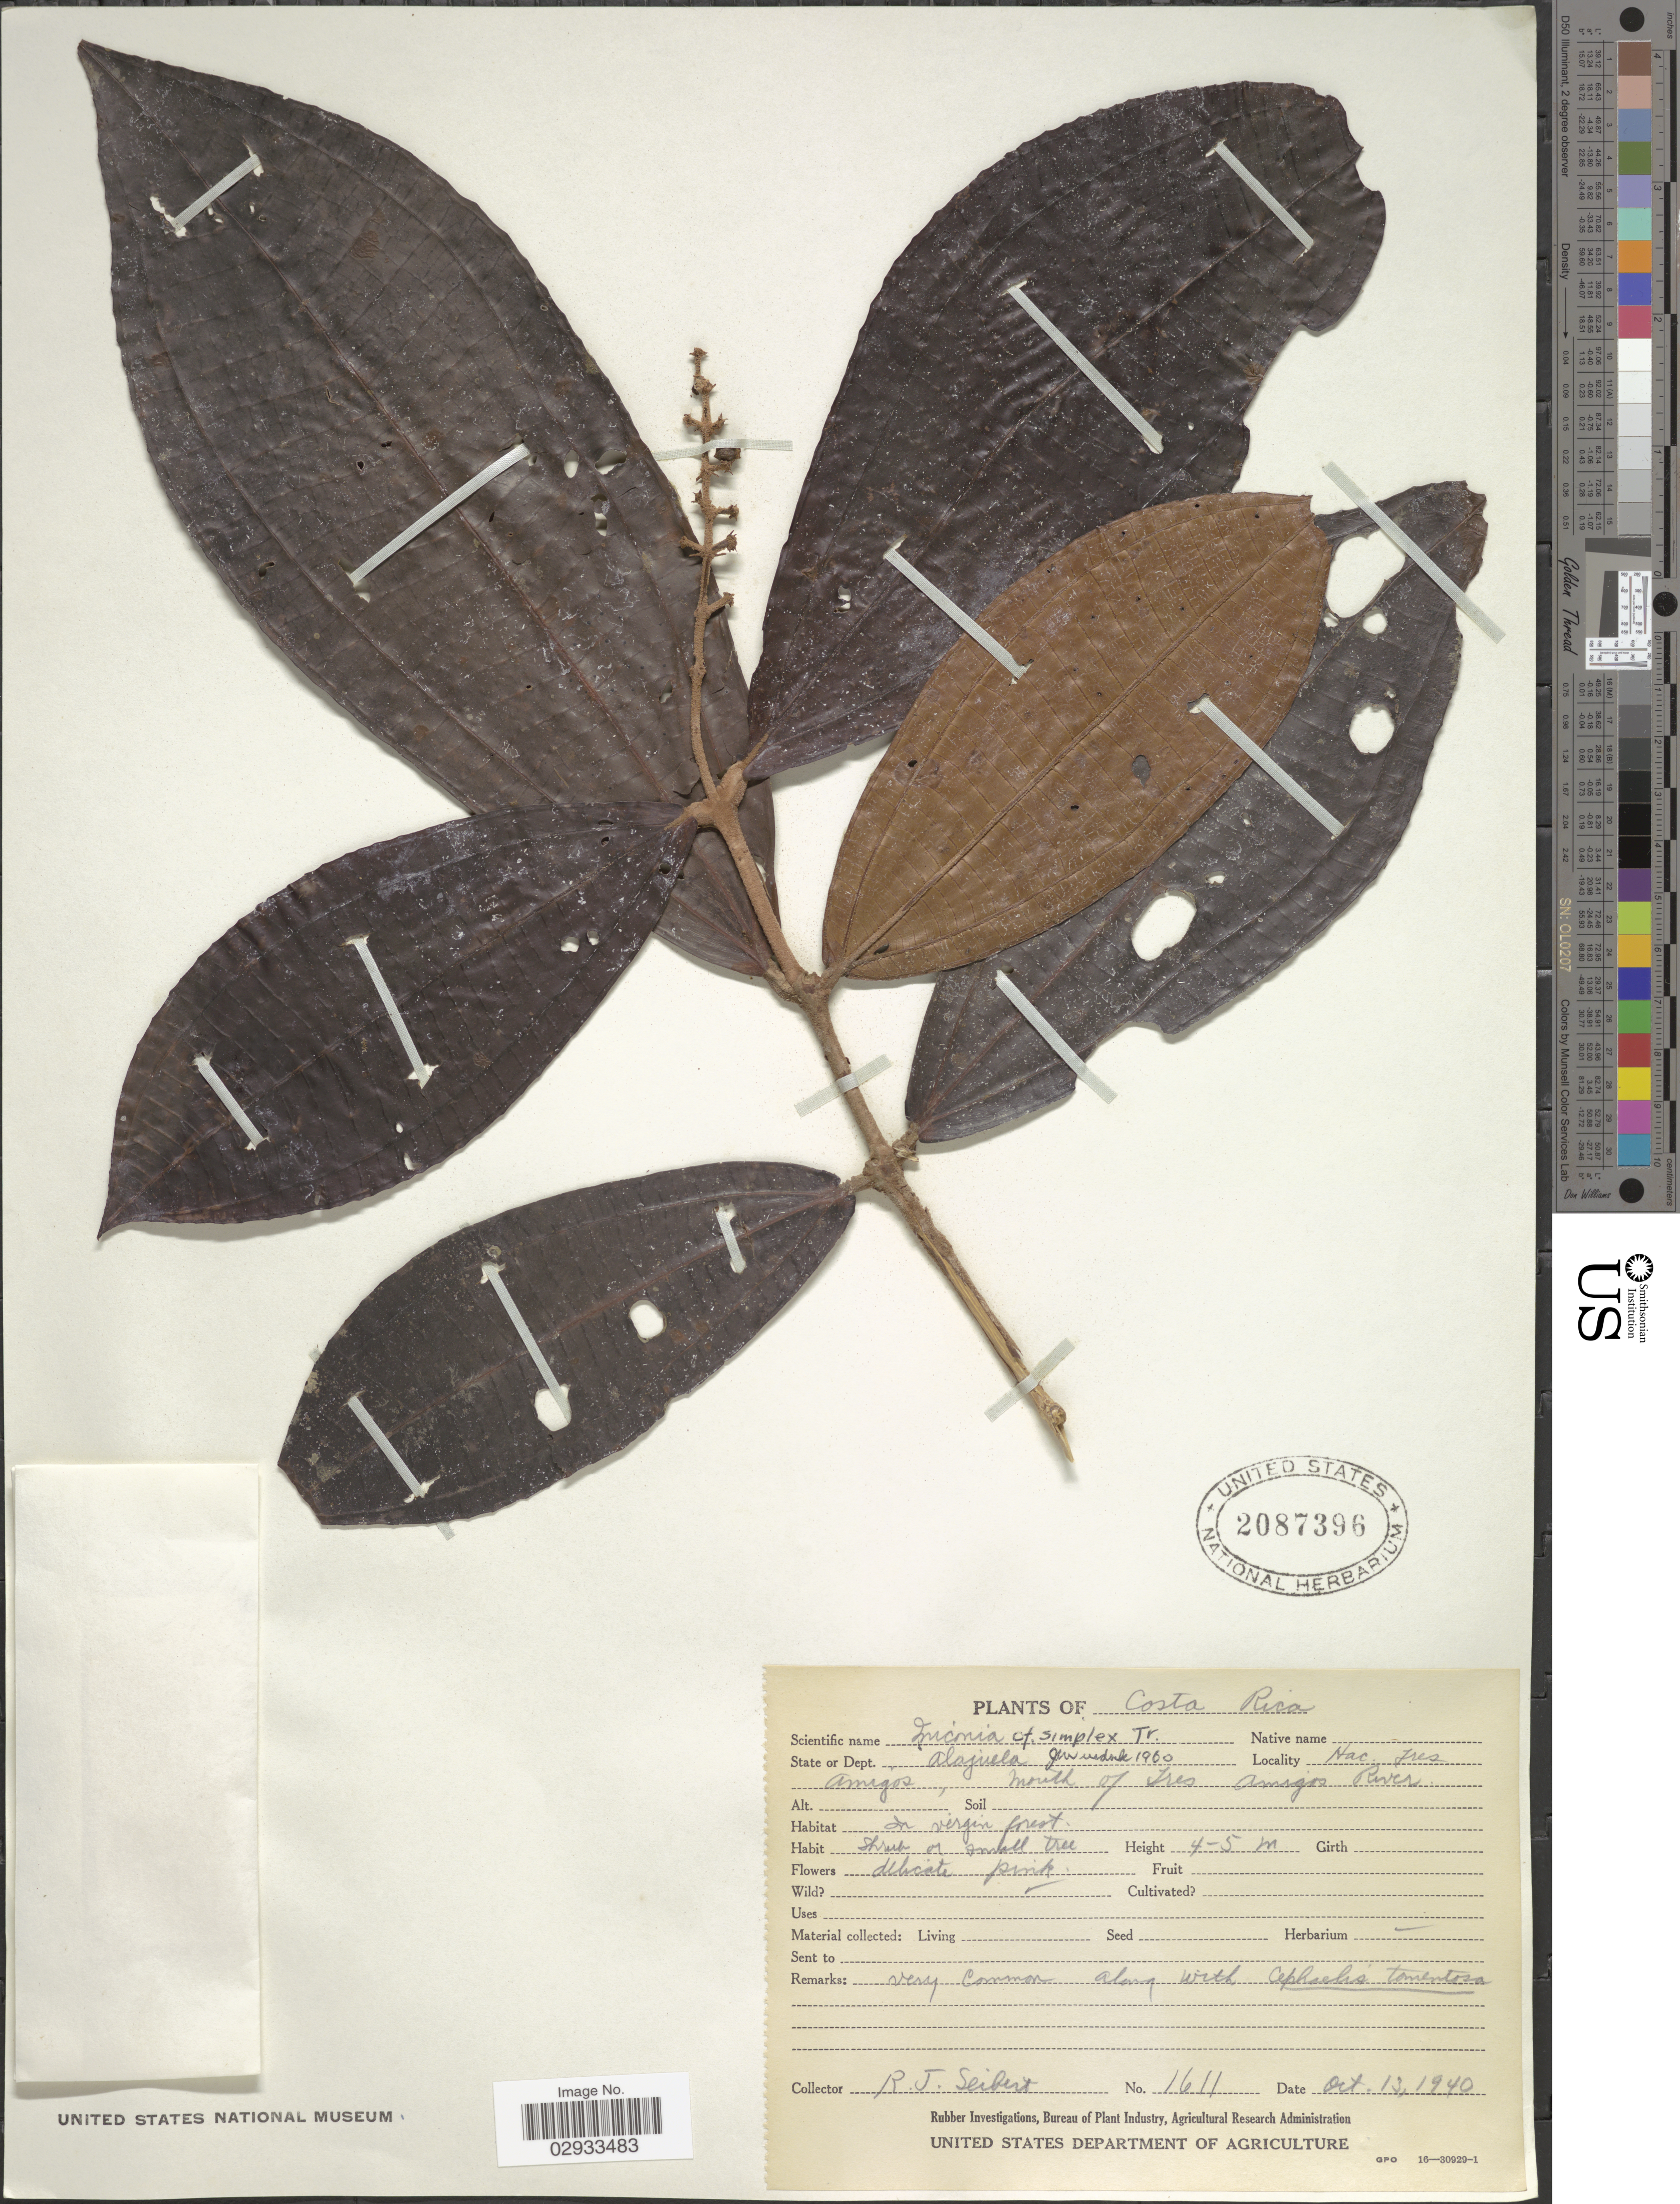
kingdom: Plantae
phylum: Tracheophyta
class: Magnoliopsida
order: Myrtales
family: Melastomataceae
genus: Miconia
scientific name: Miconia simplex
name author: Triana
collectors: R. J. Seibert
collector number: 1611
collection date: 1940-10-13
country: Costa Rica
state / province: Alajuela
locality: Dept. Alajuela. Hac. Tres Amigos, mouth of Tres Amigos River.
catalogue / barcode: US 2087396